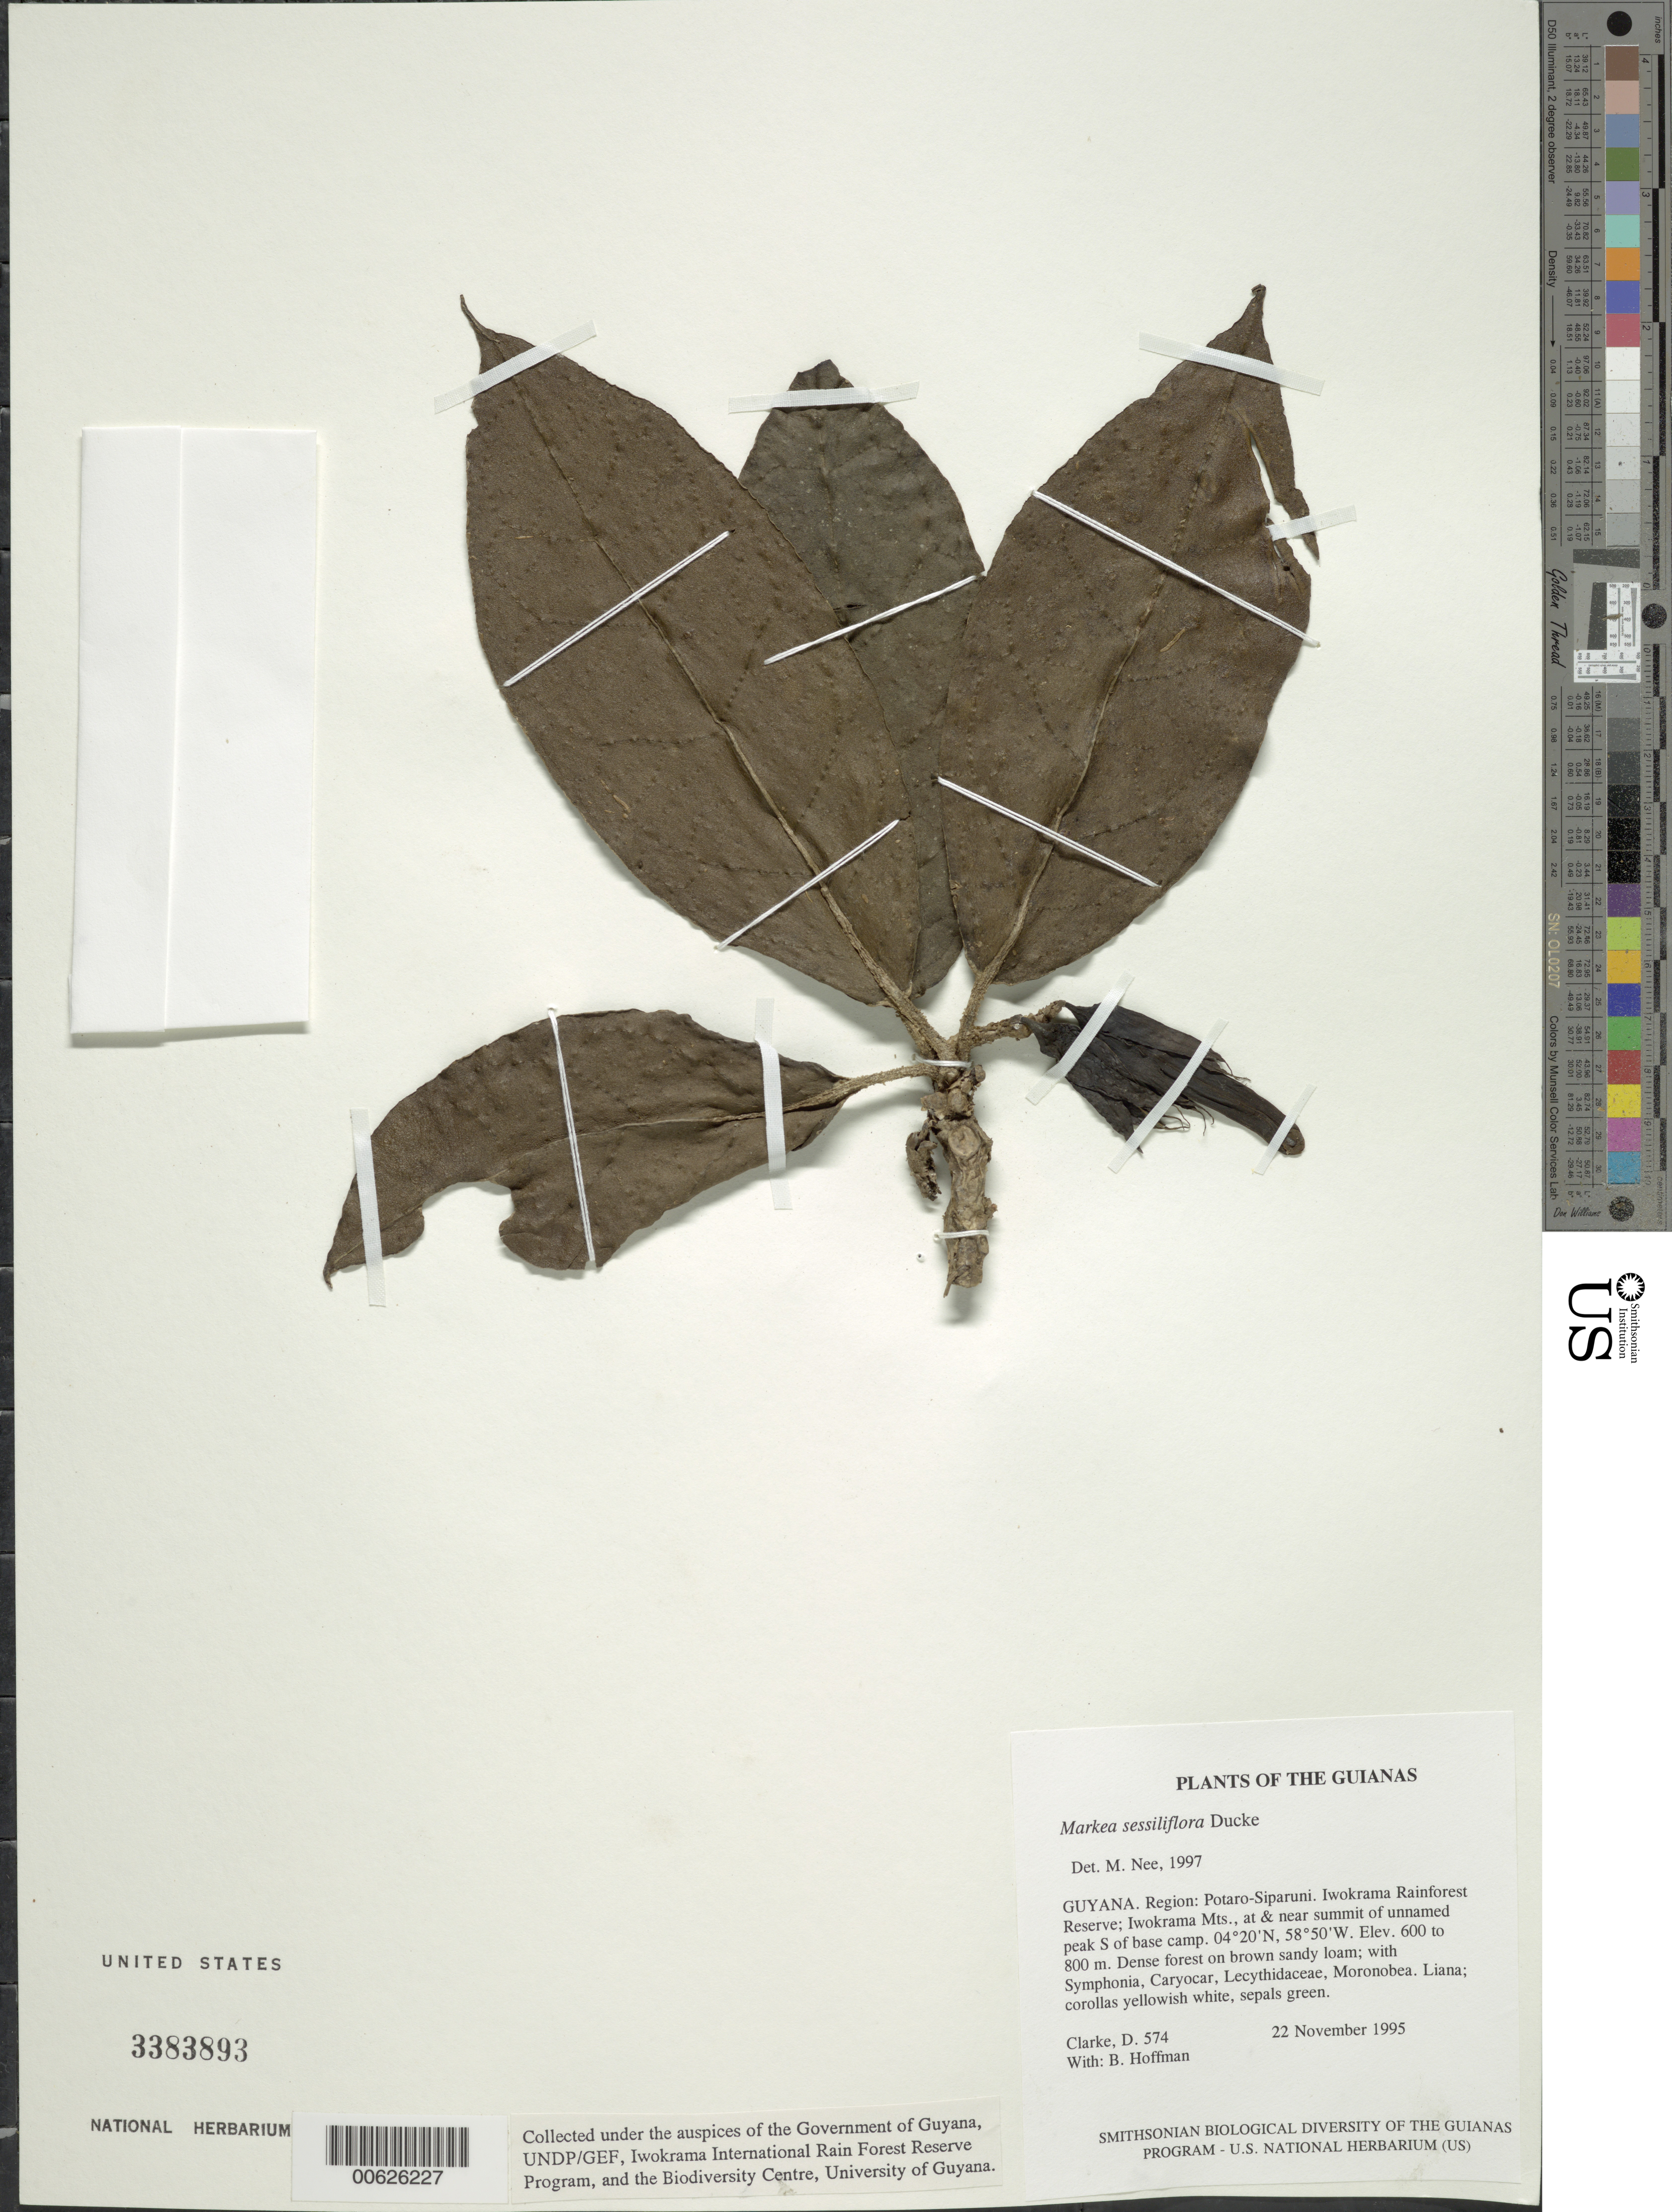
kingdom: Plantae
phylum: Tracheophyta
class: Magnoliopsida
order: Solanales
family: Solanaceae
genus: Markea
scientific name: Markea sessiliflora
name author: Ducke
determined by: Nee, Michael H.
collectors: H. D. Clarke & B. Hoffman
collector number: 574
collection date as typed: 22 November 1995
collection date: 1995-11-22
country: Guyana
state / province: Potaro-Siparuni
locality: Iwokrama Rainforest Reserve; Iwokrama Mts., at & near summit of unnamed peak S of base camp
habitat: Dense forest on brown sandy loam; with Symphonia, Caryocar, Lecythidaceae, Moronobea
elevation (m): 600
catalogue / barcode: US 3383893